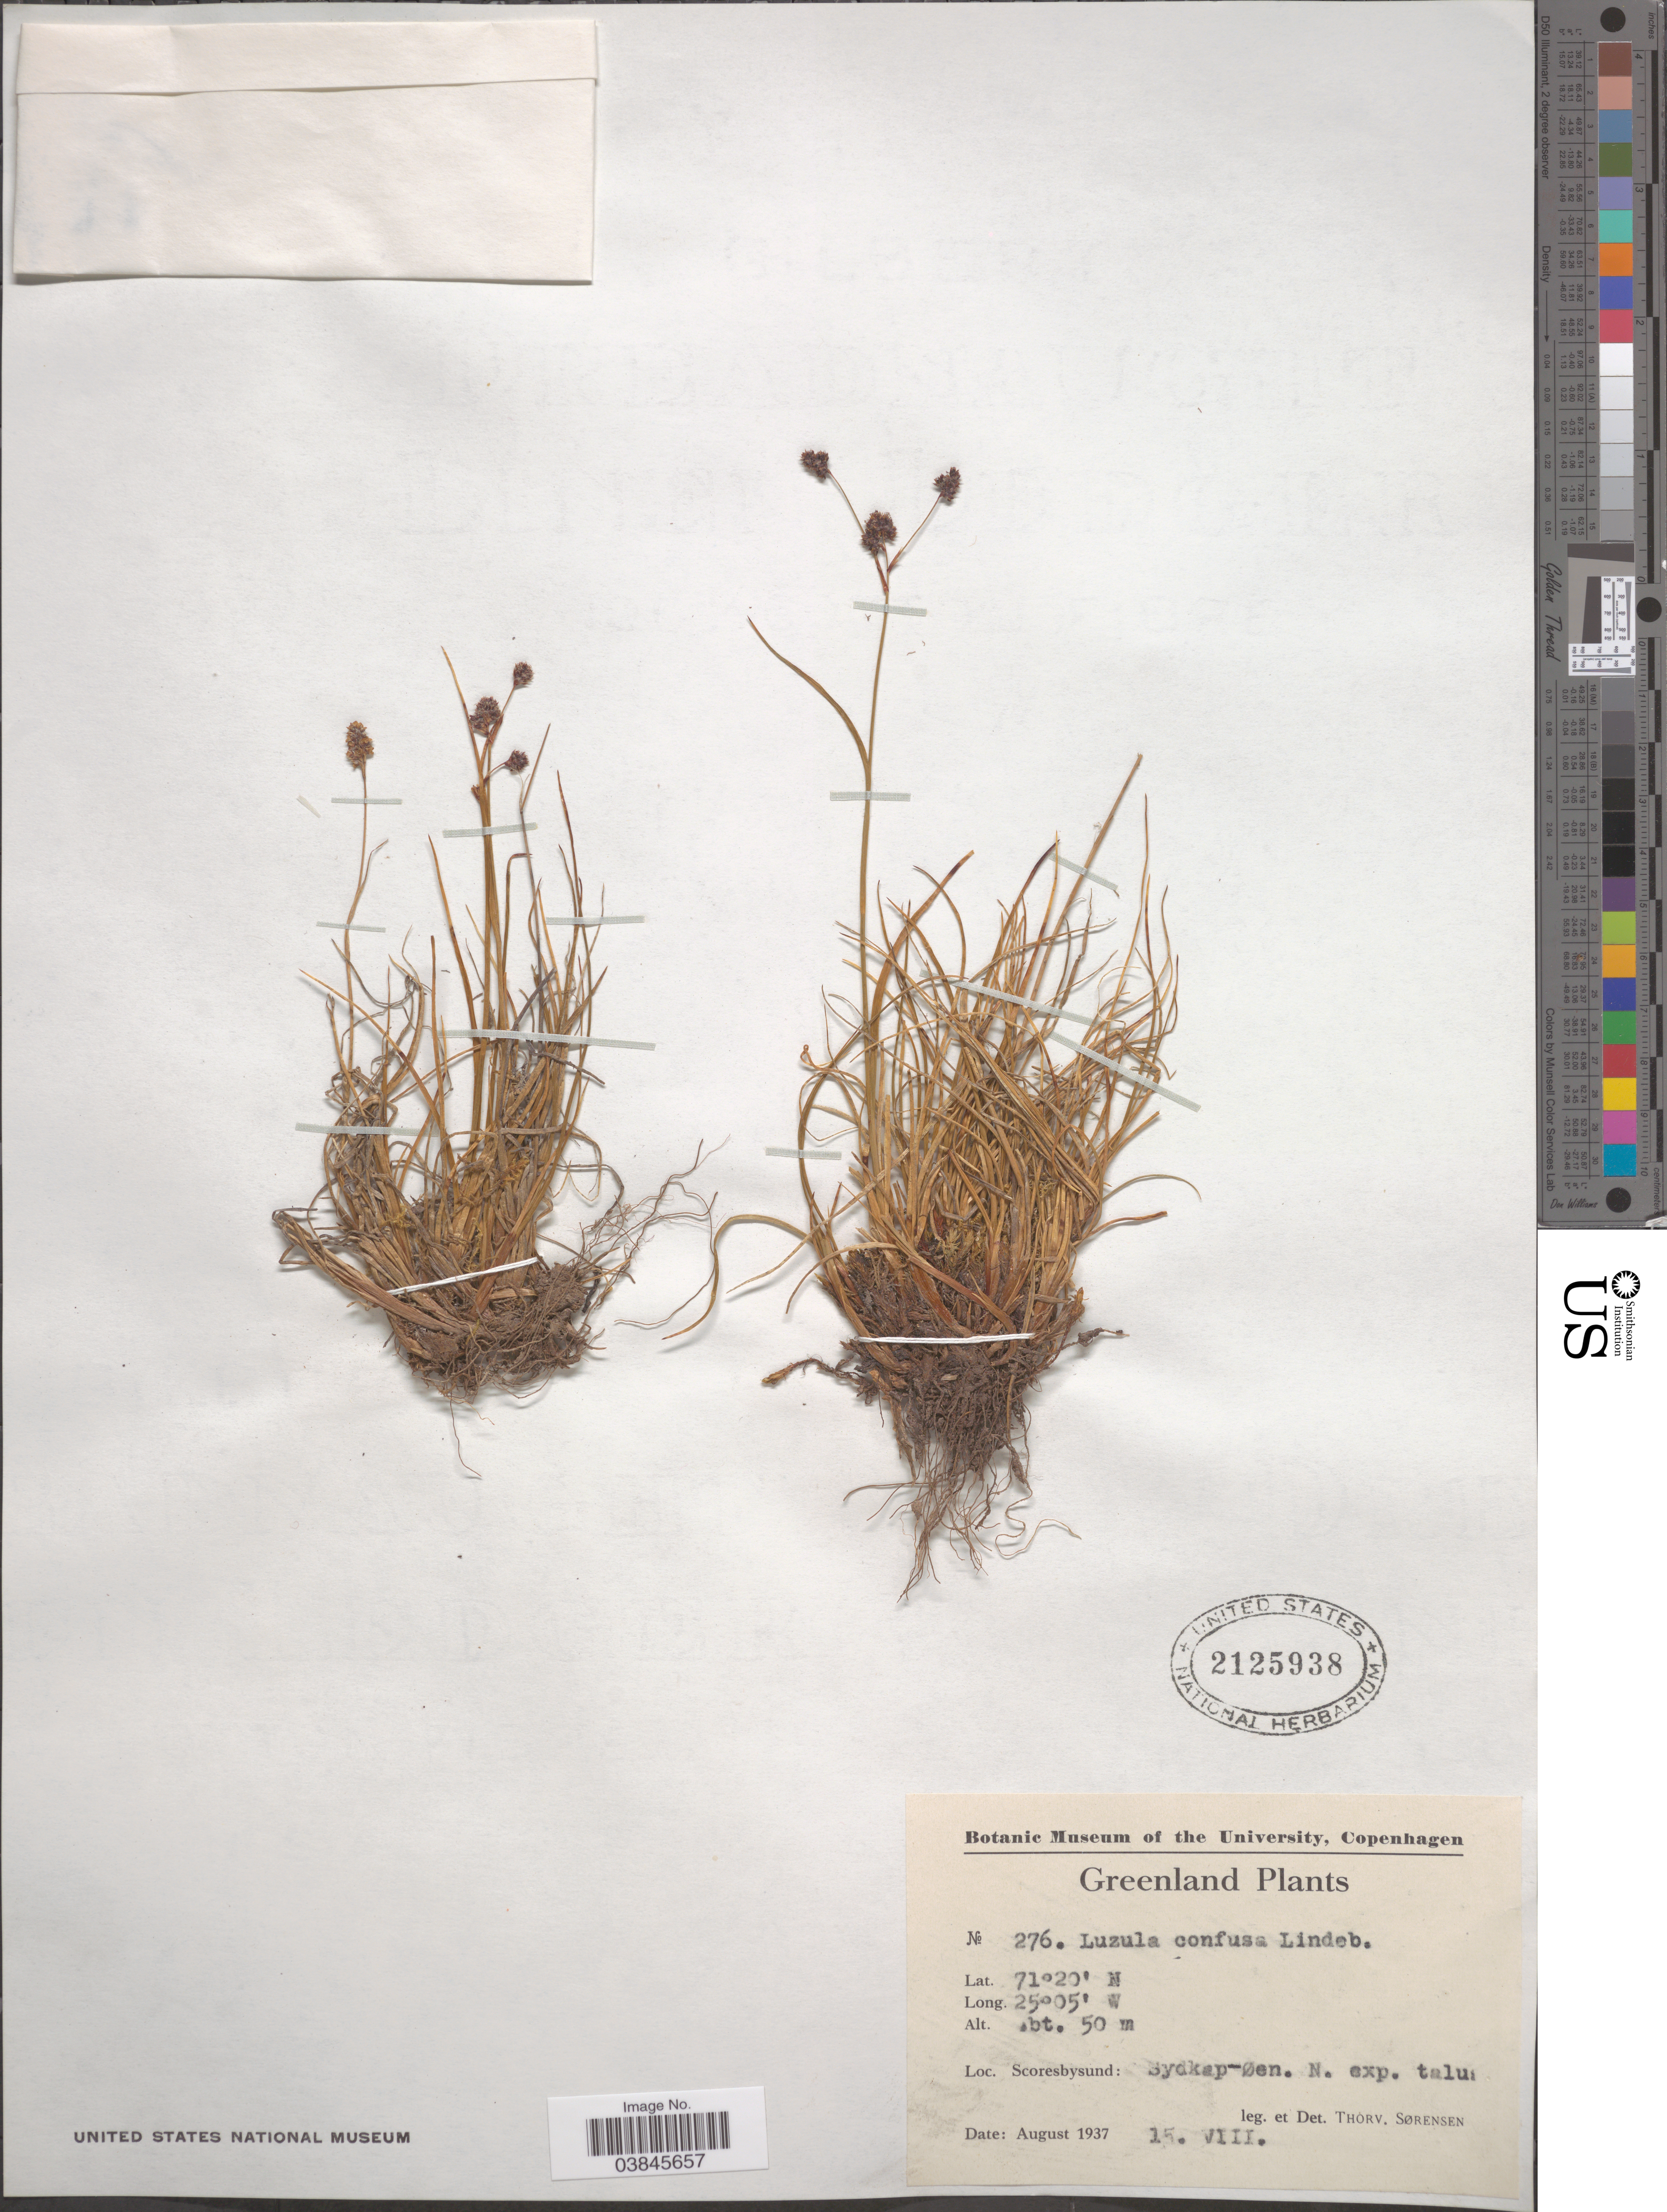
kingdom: Plantae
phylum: Tracheophyta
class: Liliopsida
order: Poales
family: Juncaceae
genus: Luzula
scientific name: Luzula confusa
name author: Lindeb.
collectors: T. Sorensen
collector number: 276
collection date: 1937-08-15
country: Greenland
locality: Scoresbysund: Sydkap-Øen. N. exp. talu [illegible text].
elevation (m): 50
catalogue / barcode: US 2125938